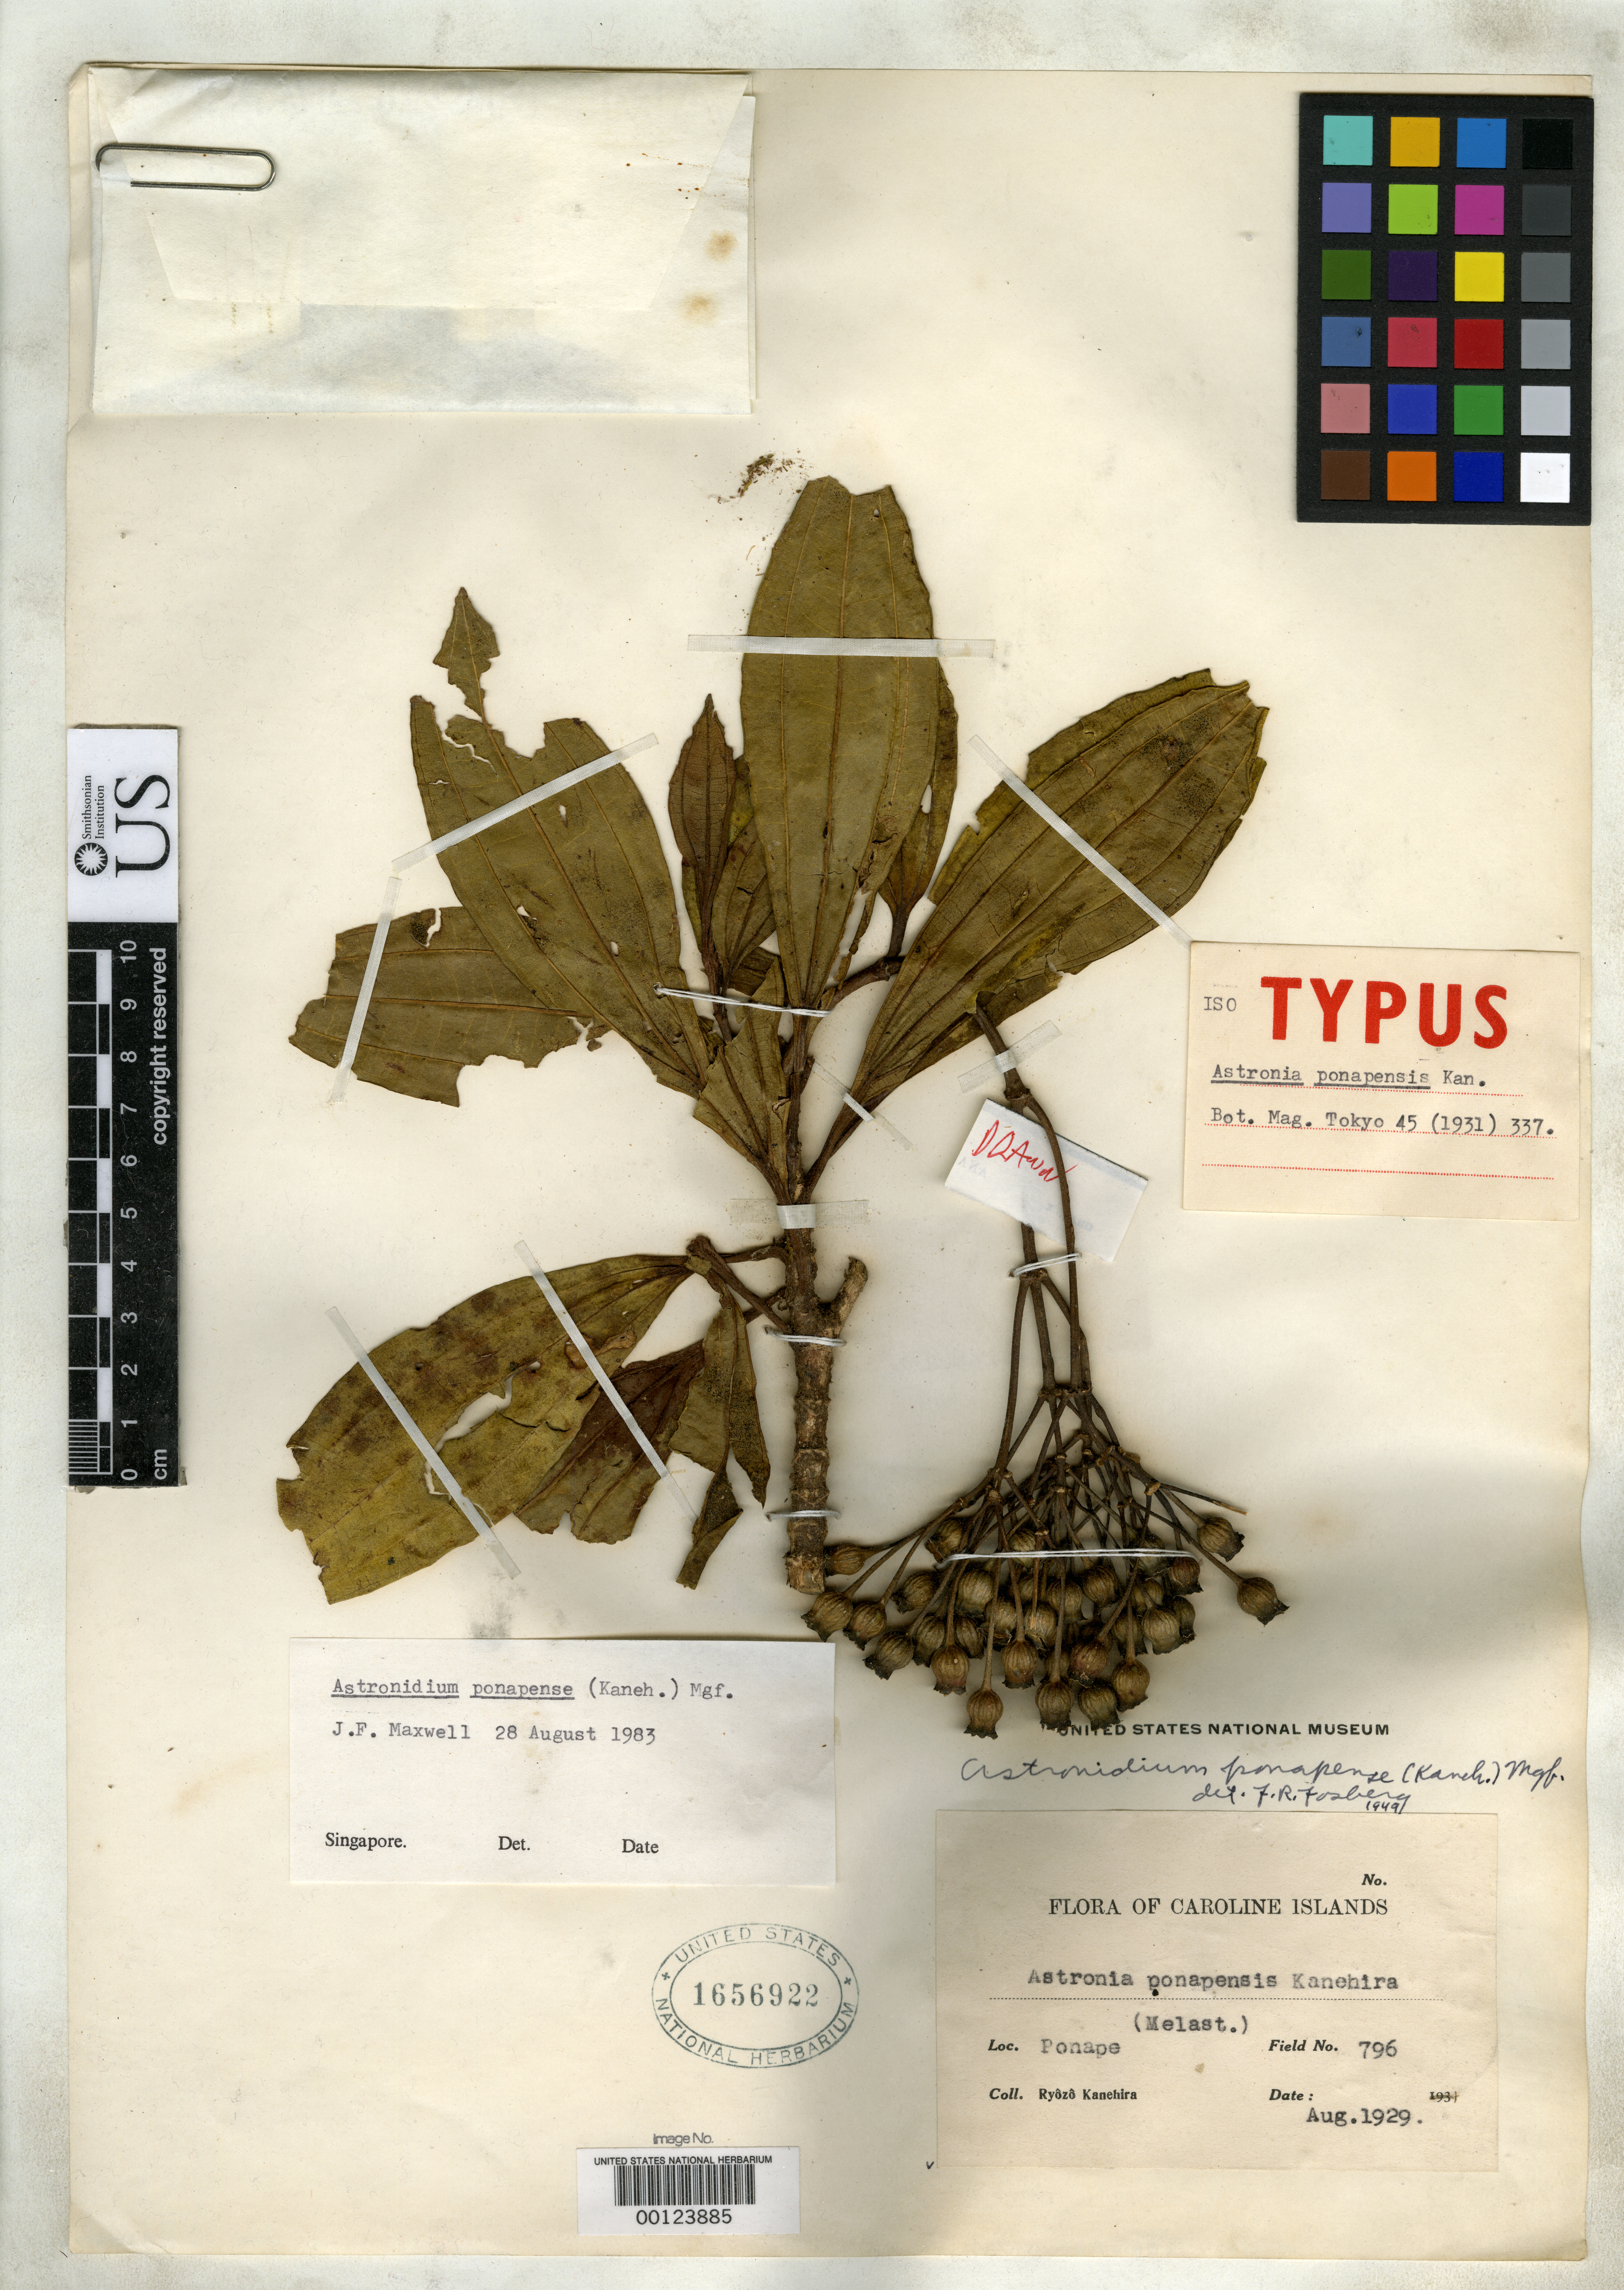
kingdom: Plantae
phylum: Tracheophyta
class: Magnoliopsida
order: Myrtales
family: Melastomataceae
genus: Astronia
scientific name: Astronia ponapensis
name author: Kaneh.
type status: Isotype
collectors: R. Kanehira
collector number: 796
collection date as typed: Aug 1929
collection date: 1929-08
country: Micronesia, Federated States of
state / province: Pohnpei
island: Pohnpei [Ponape]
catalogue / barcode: US 1656922